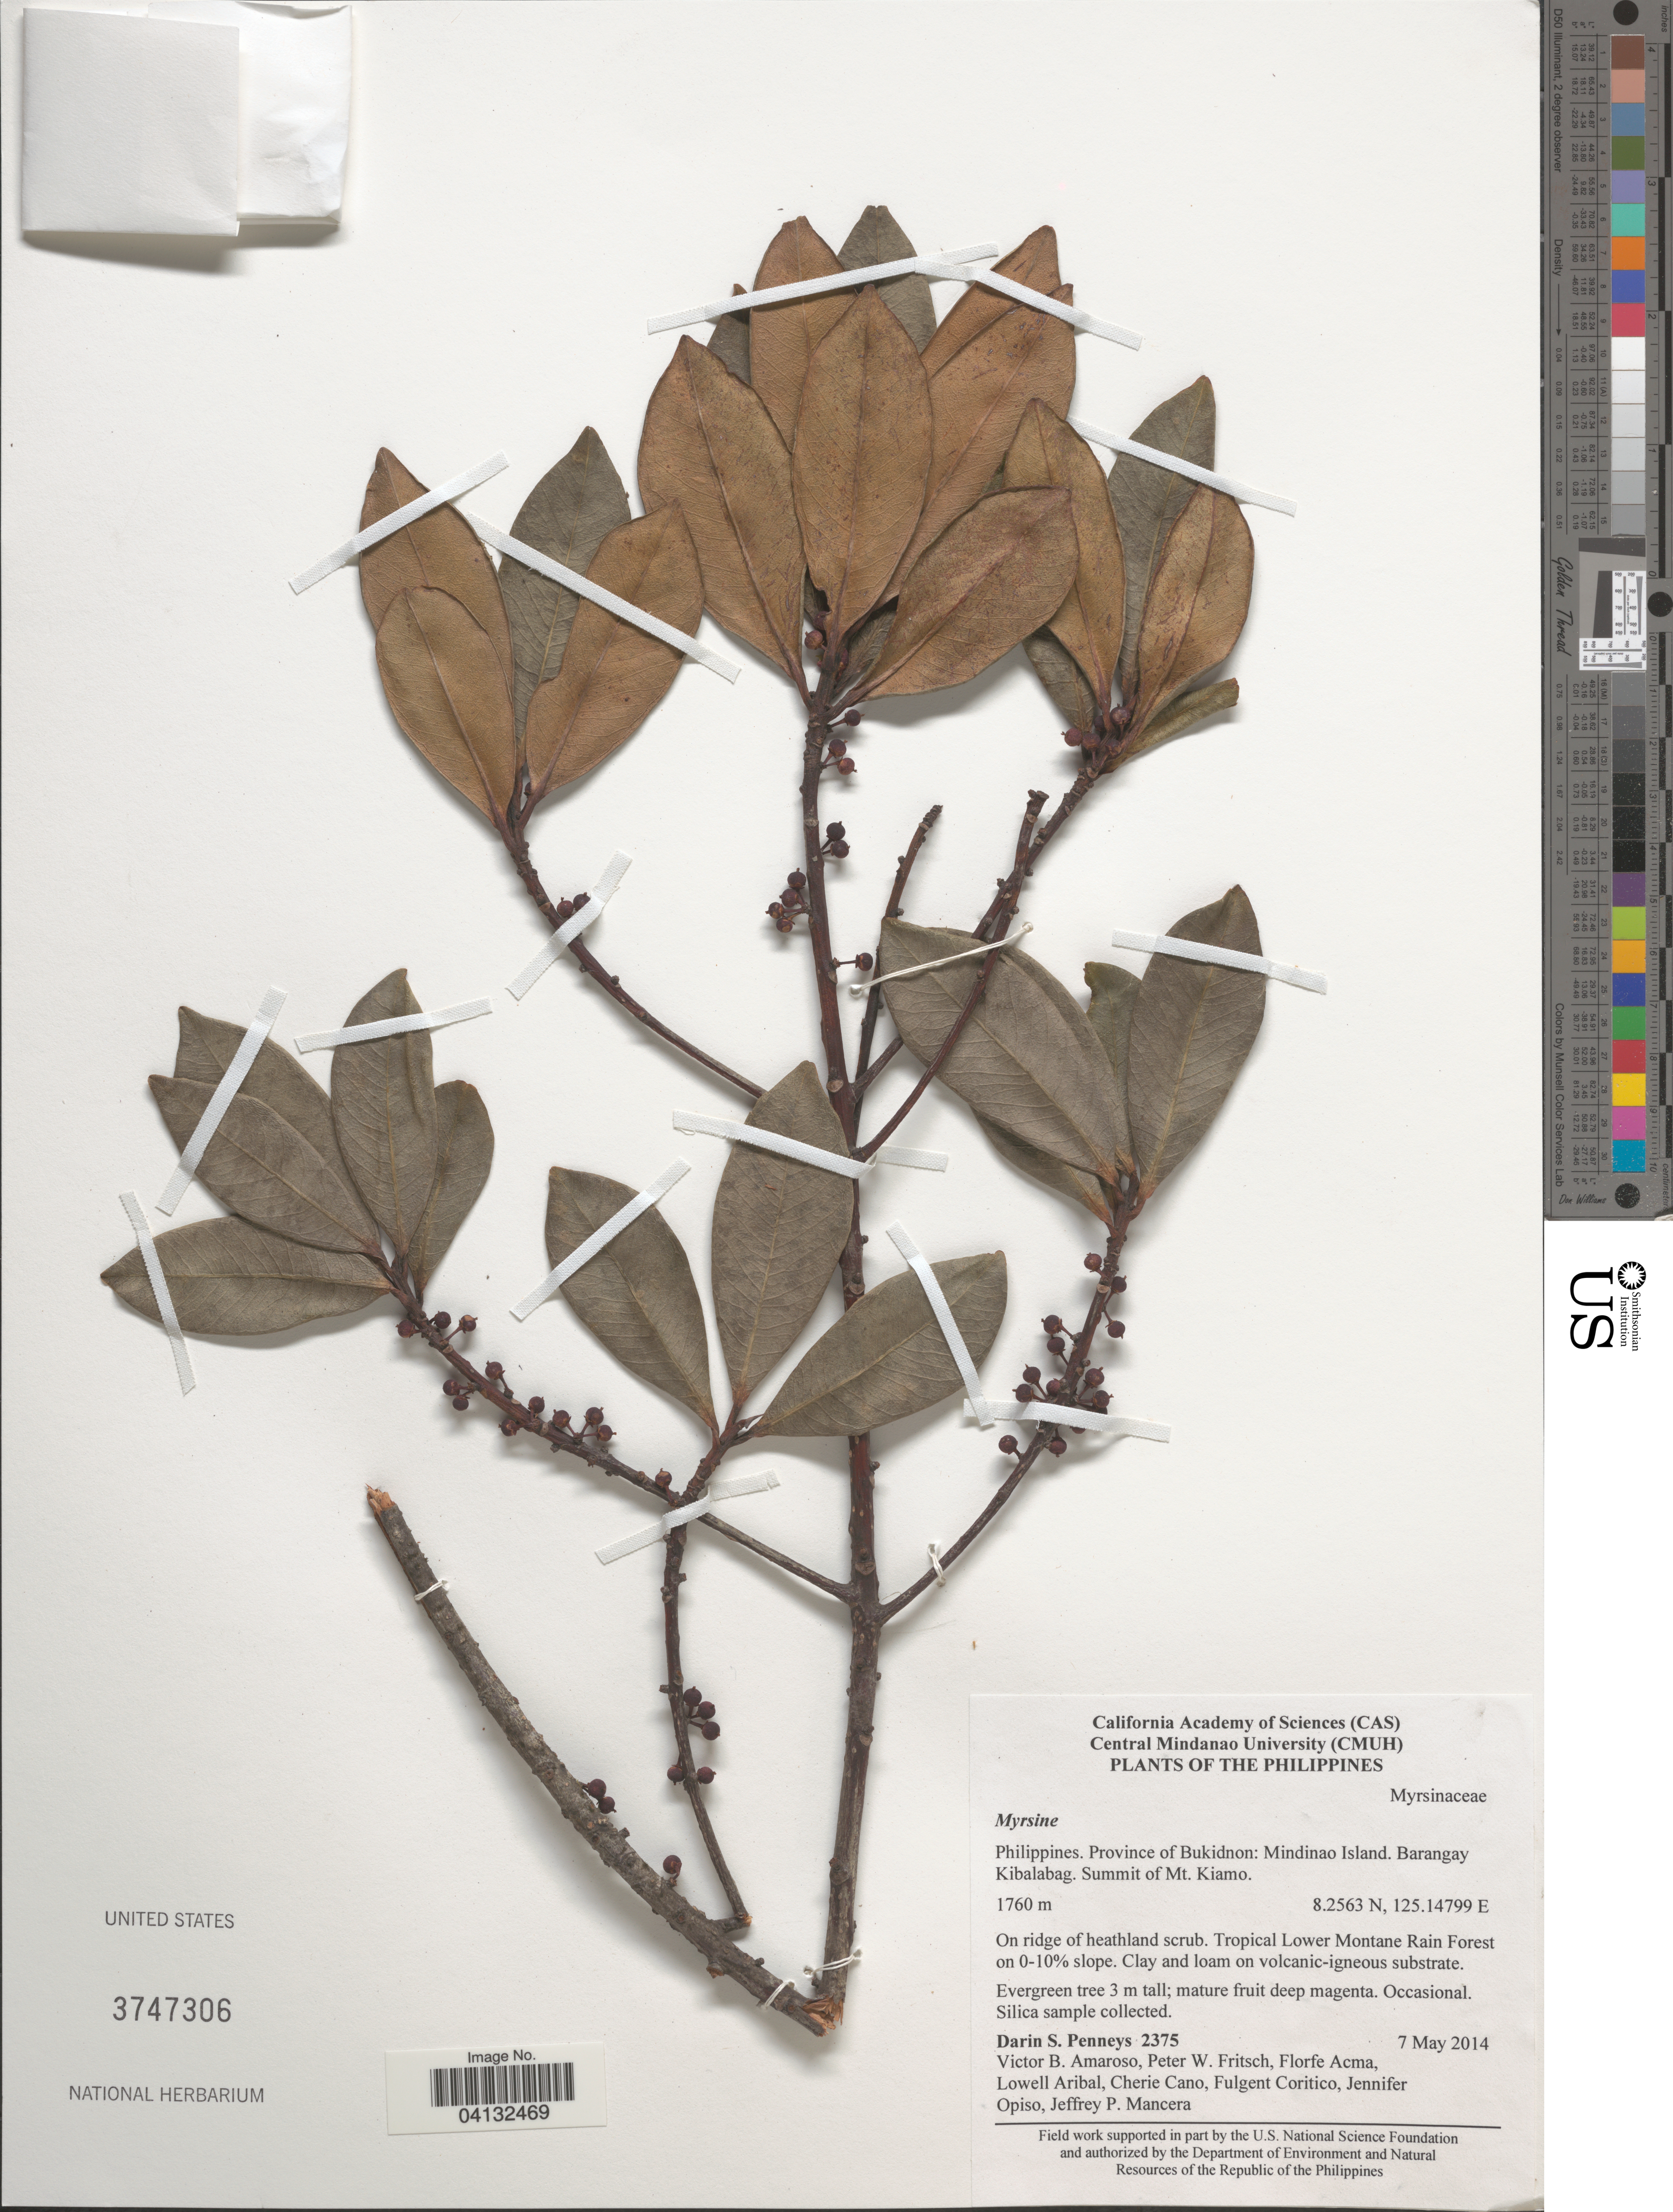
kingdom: Plantae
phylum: Tracheophyta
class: Magnoliopsida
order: Ericales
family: Primulaceae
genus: Myrsine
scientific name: Myrsine sp.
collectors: D. S. Penneys, V. Amoroso, P. W. Fritsch, F. Acma & et al.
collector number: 2375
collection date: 2014-05-07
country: Philippines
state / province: Northern Mindanao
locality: Province of Bukidnon: Mindinao Island. Barangay Kibalabag. Summit of Mt. Kiamo. Tropical Lower Montane Rain Forest on 0-10% slope.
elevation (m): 1760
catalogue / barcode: US 3747306